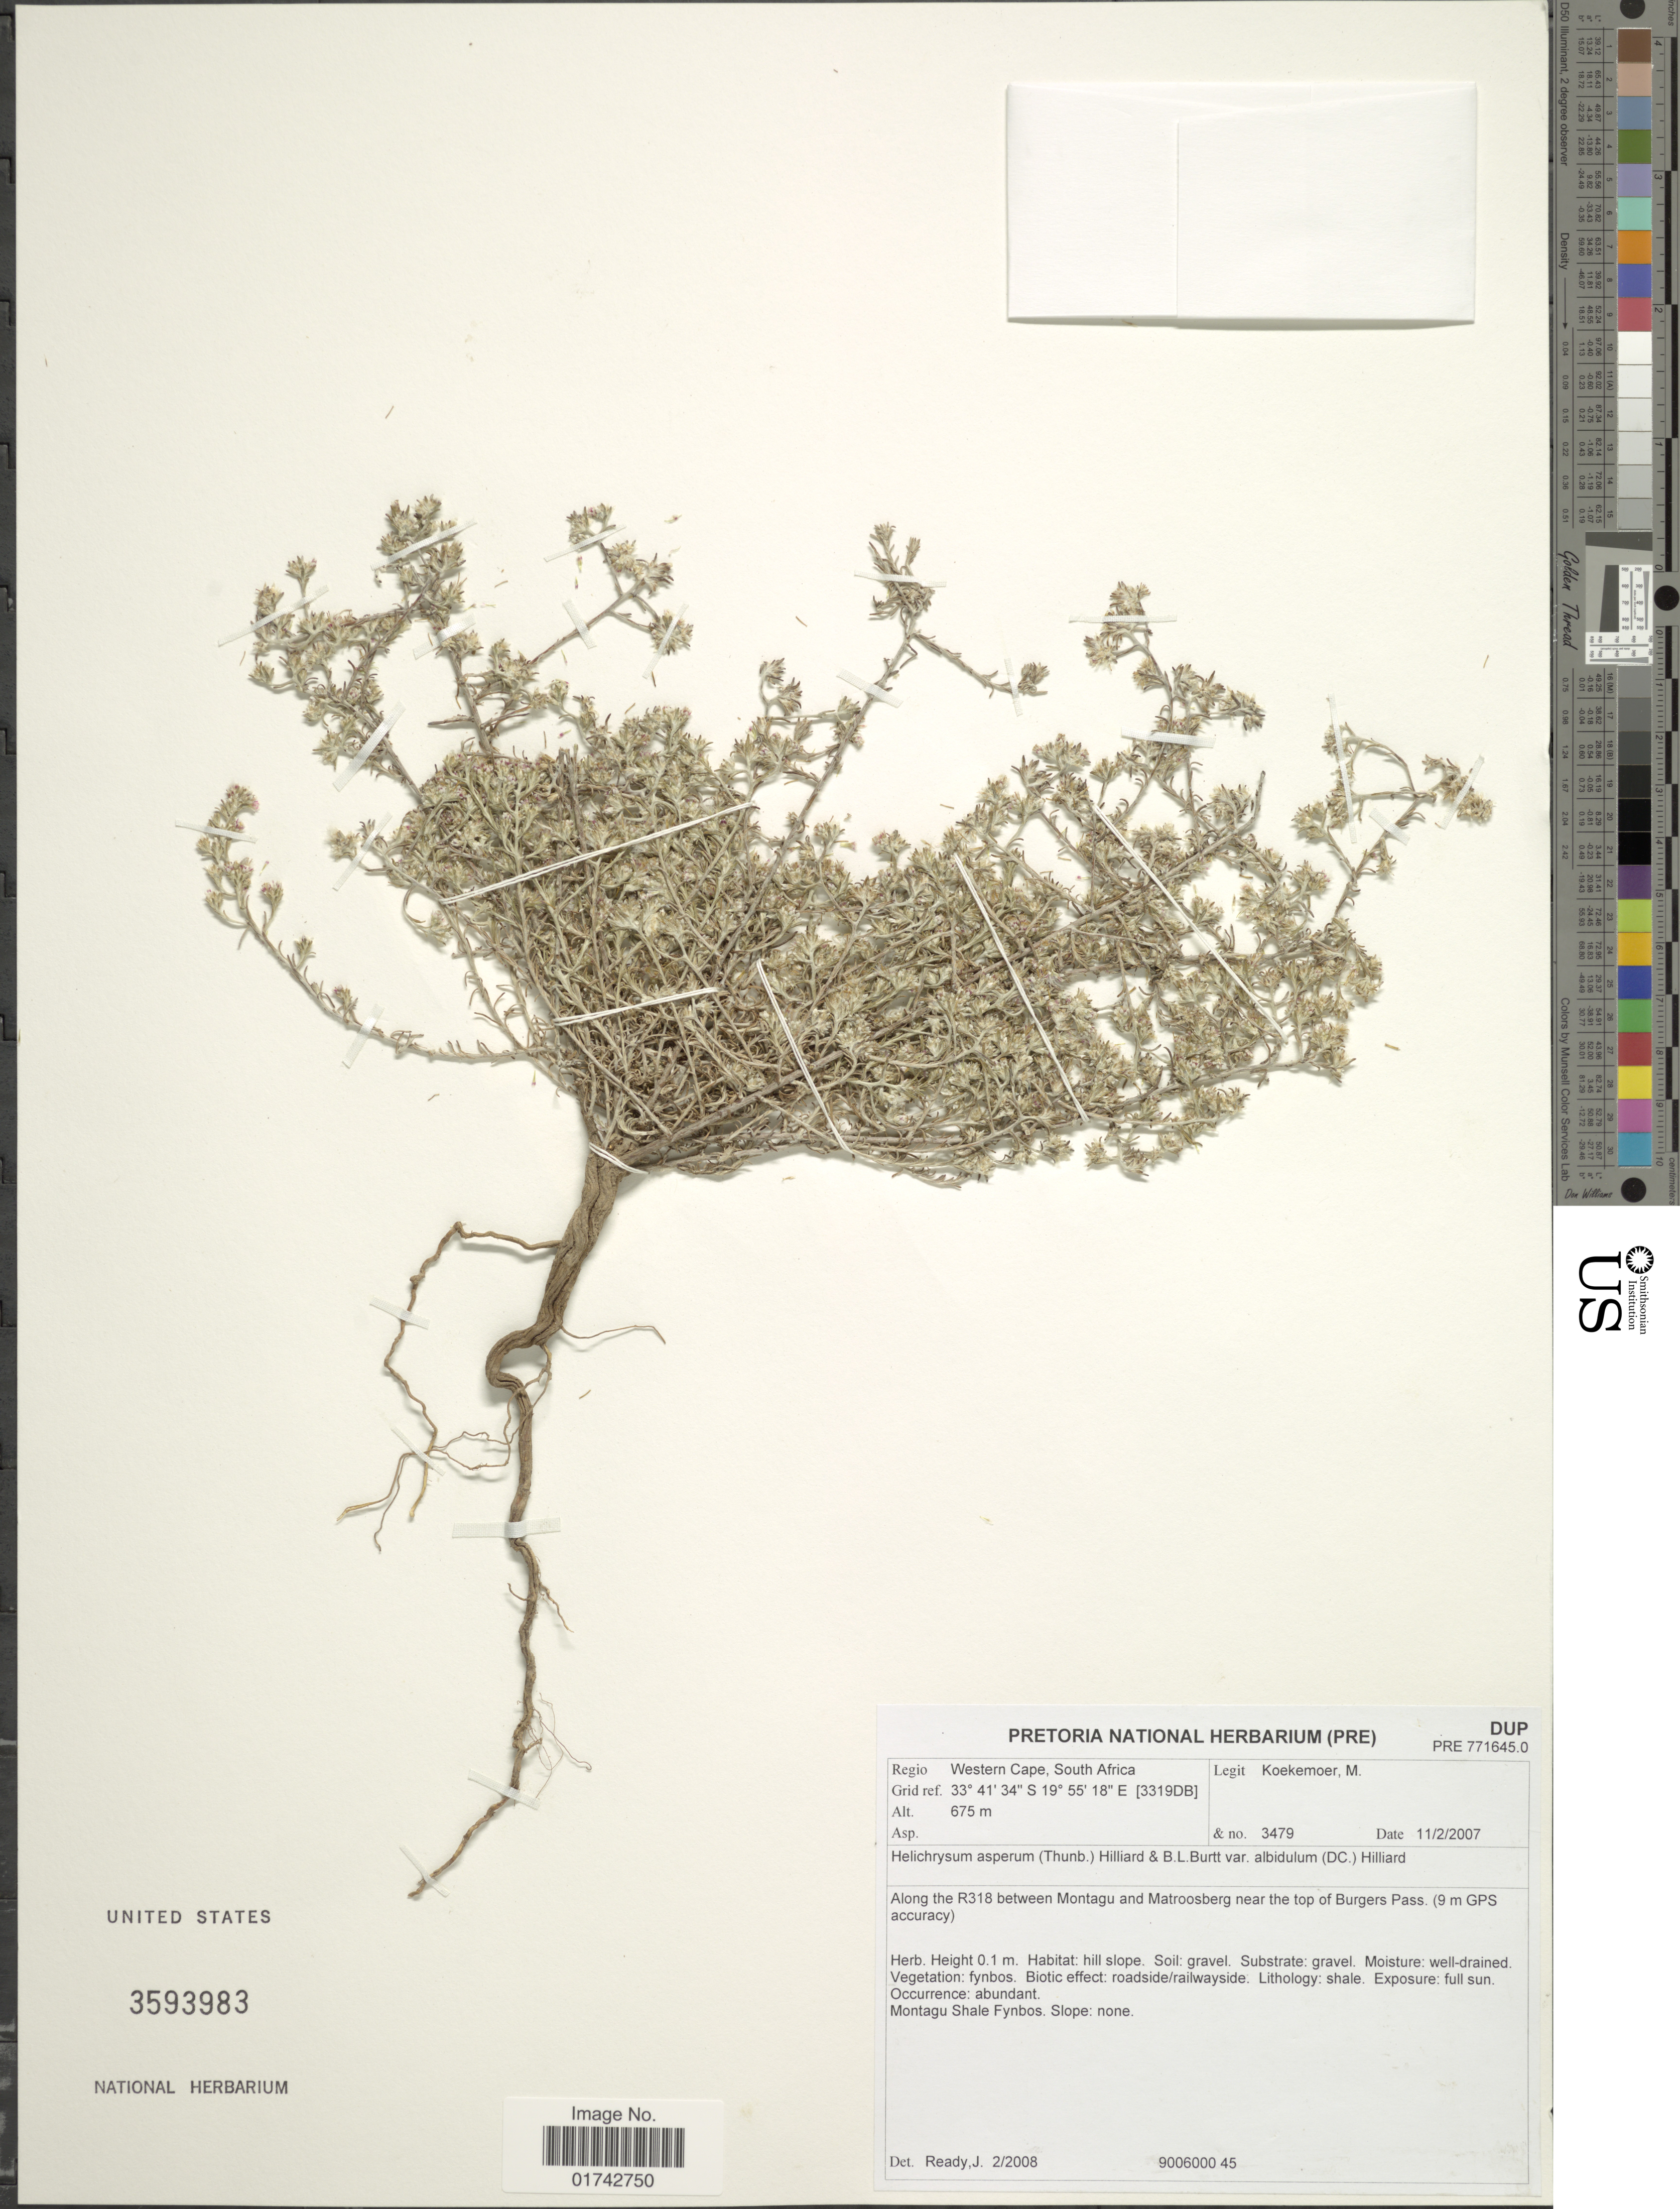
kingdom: Plantae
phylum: Tracheophyta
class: Magnoliopsida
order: Asterales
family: Asteraceae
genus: Helichrysum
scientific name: Helichrysum asperum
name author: (Thunb.) Hilliard & B.L. Burtt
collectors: M. Koekemoer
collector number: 3479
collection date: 2007-02-11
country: South Africa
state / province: Western Cape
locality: Along the R318 between Montagu and Matroosberg near the top of Burgers Pass. (9 m GPS accuracy)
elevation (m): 675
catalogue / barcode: US 3593983